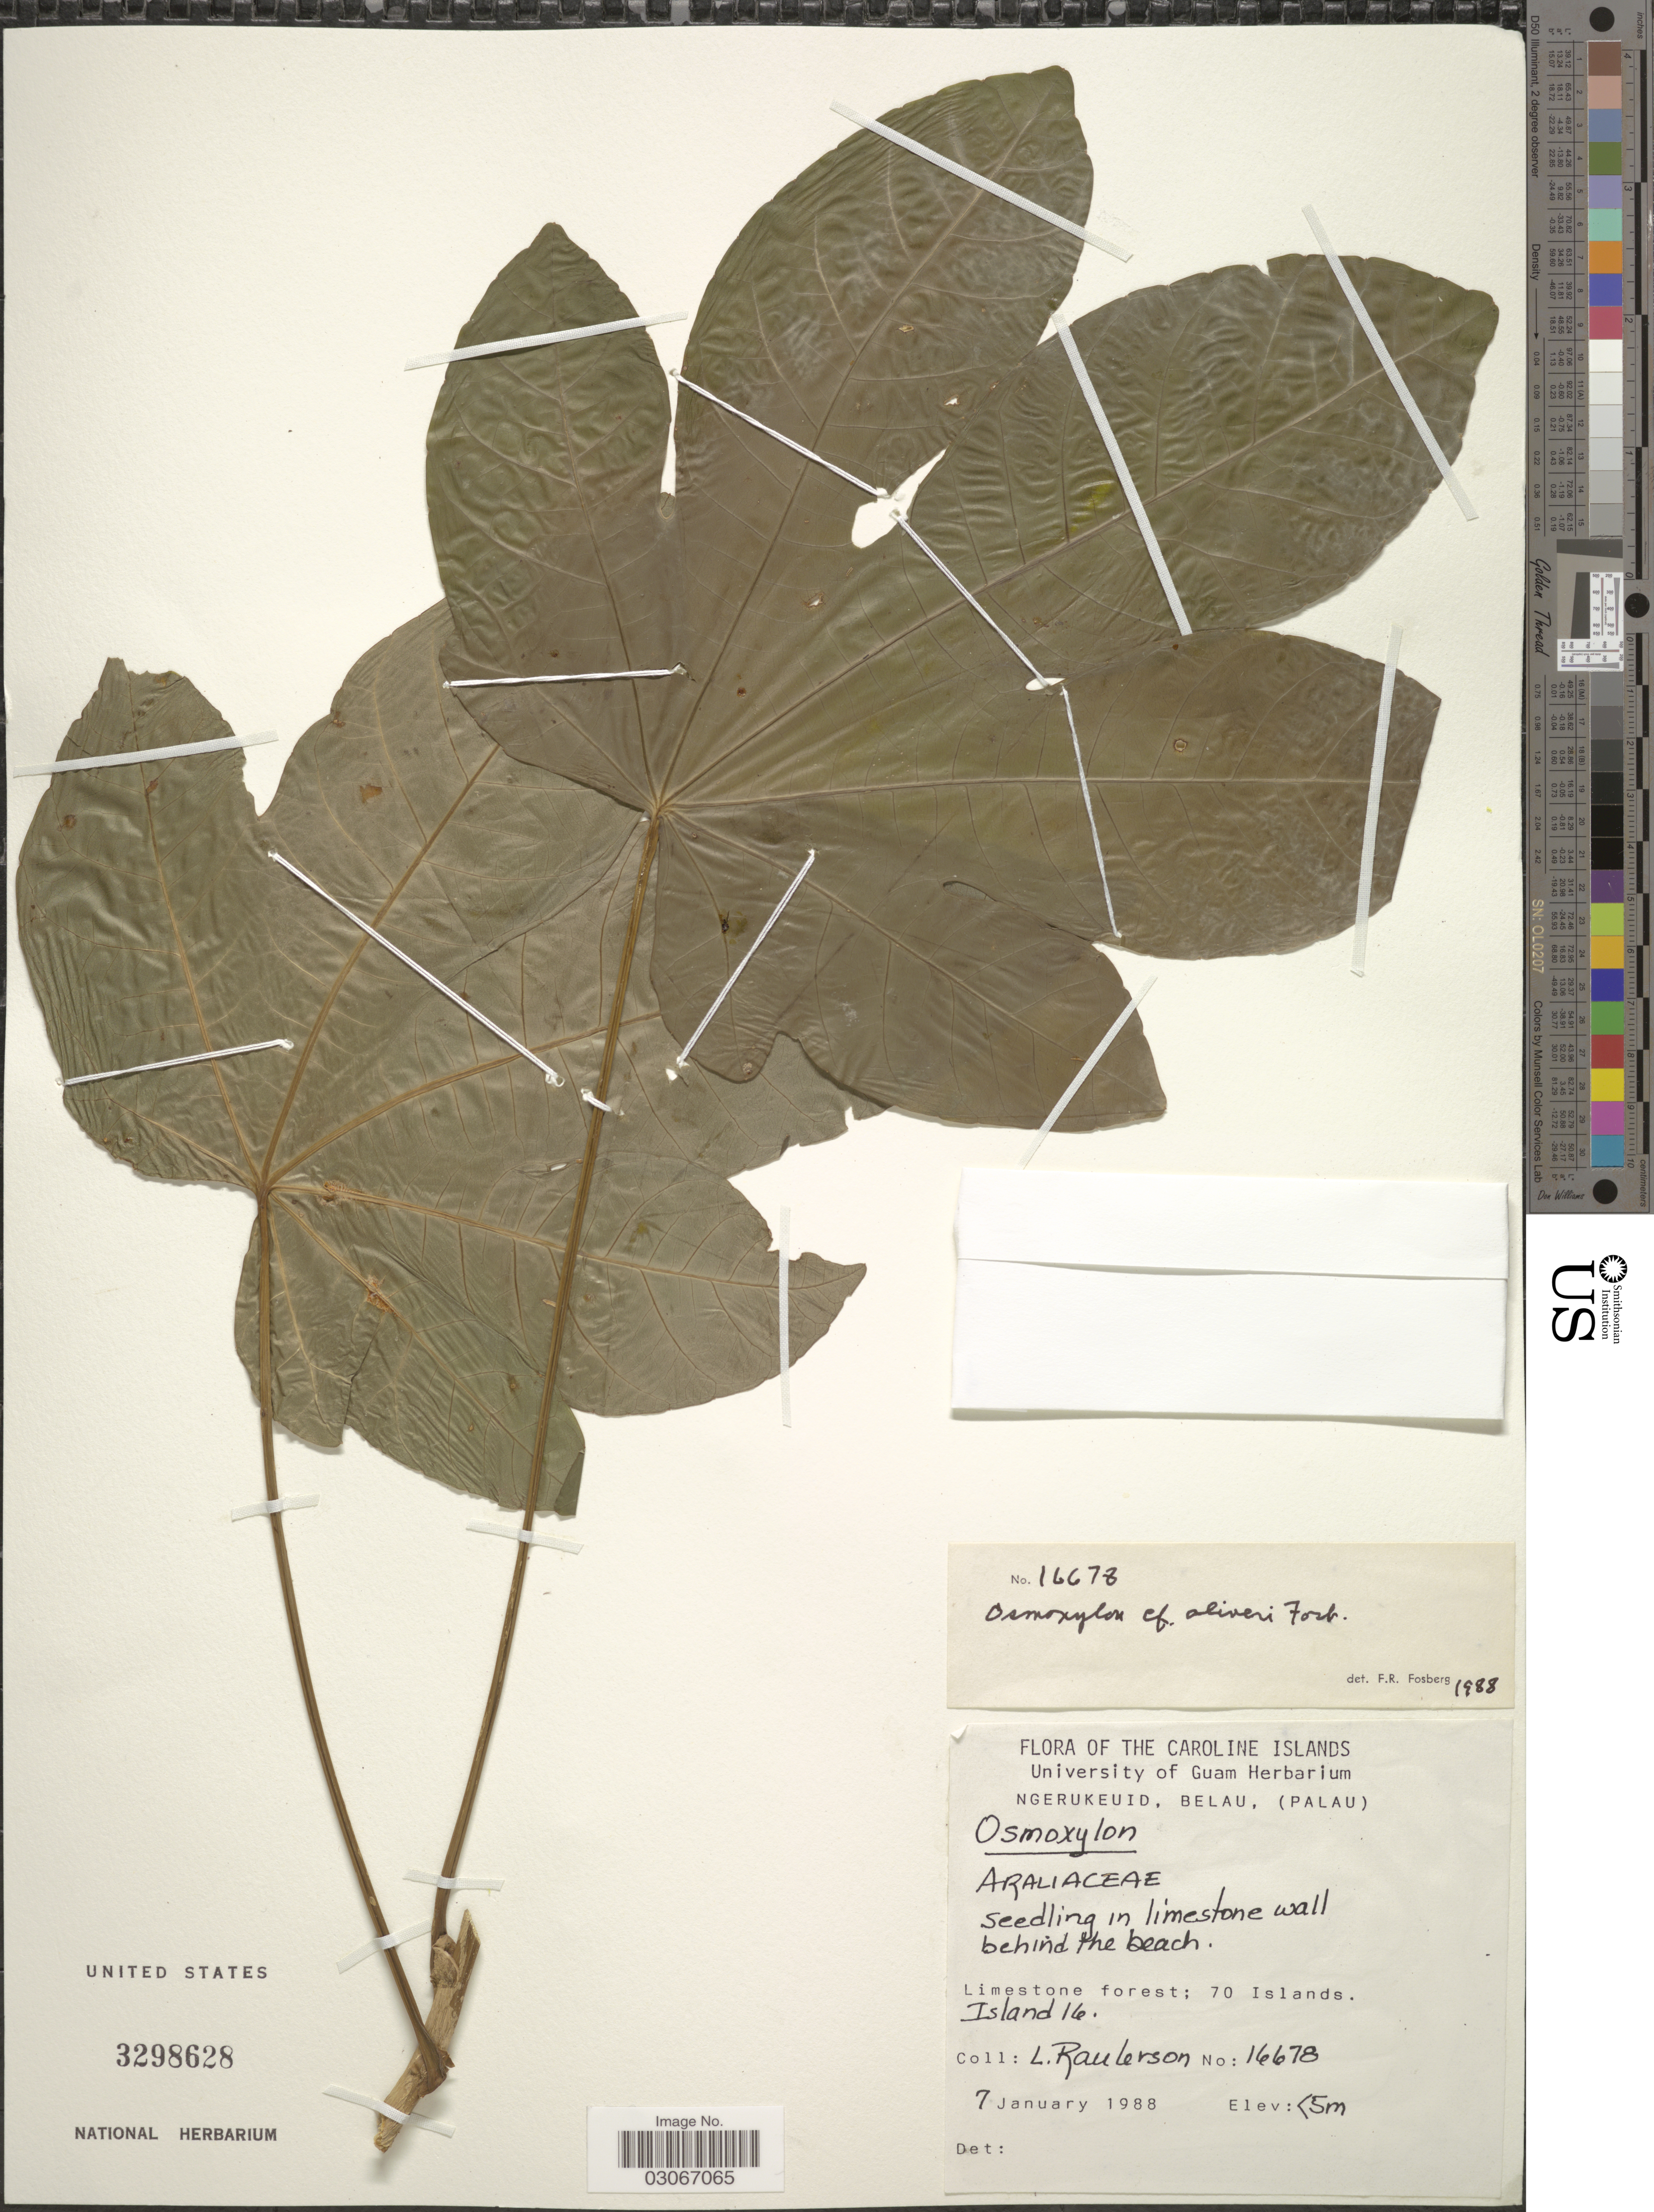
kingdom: Plantae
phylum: Tracheophyta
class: Magnoliopsida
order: Apiales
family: Araliaceae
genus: Osmoxylon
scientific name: Osmoxylon truncatum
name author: (Kaneh.) Fosberg & Sachet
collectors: L. Raulerson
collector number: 16678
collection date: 1988-01-07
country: Palau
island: Ngerukeuid [Orukuizu]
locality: Caroline Islands. Ngerukeuid, Belau, (Palau). Limestone forest; 70 Islands. Island 16.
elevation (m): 5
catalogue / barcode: US 3298628